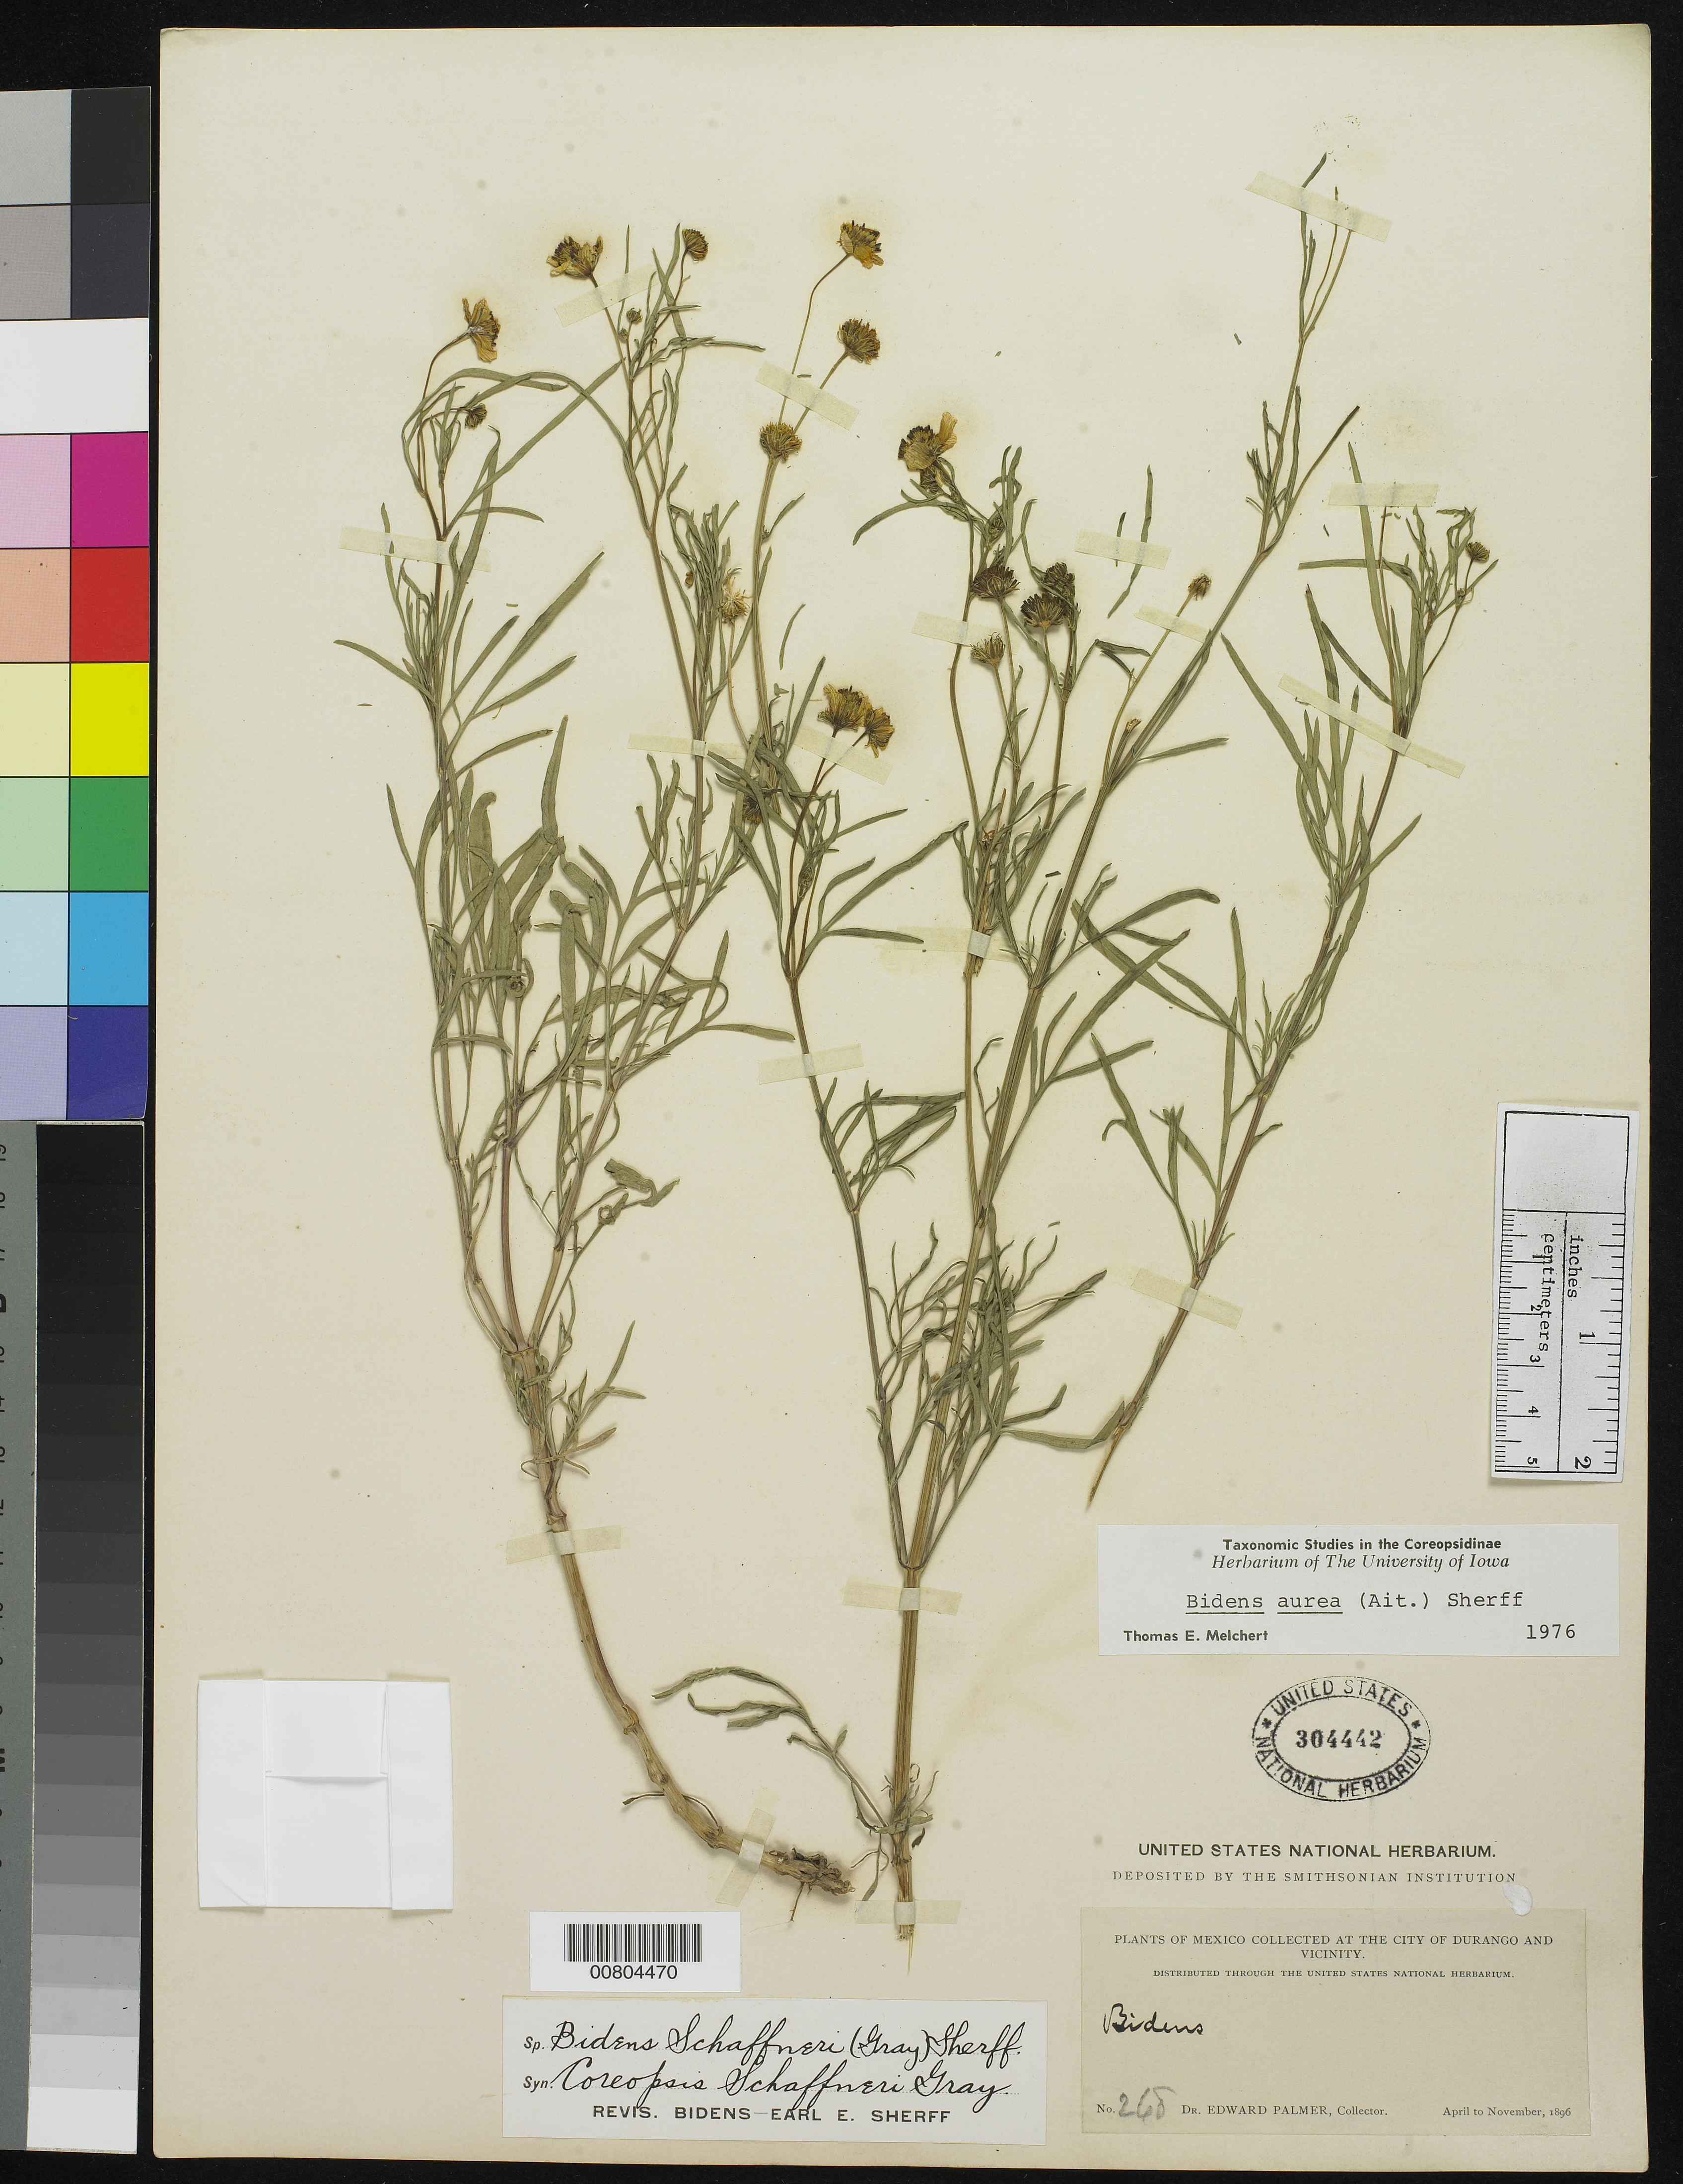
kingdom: Plantae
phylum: Tracheophyta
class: Magnoliopsida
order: Asterales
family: Asteraceae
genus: Bidens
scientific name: Bidens aurea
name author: (Aiton) Sherff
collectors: E. Palmer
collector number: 268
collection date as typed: Apr 1896 to -- Nov 1896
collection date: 1896-04/1896-11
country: Mexico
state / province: Durango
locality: City of Durango and vicinity.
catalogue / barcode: US 304442